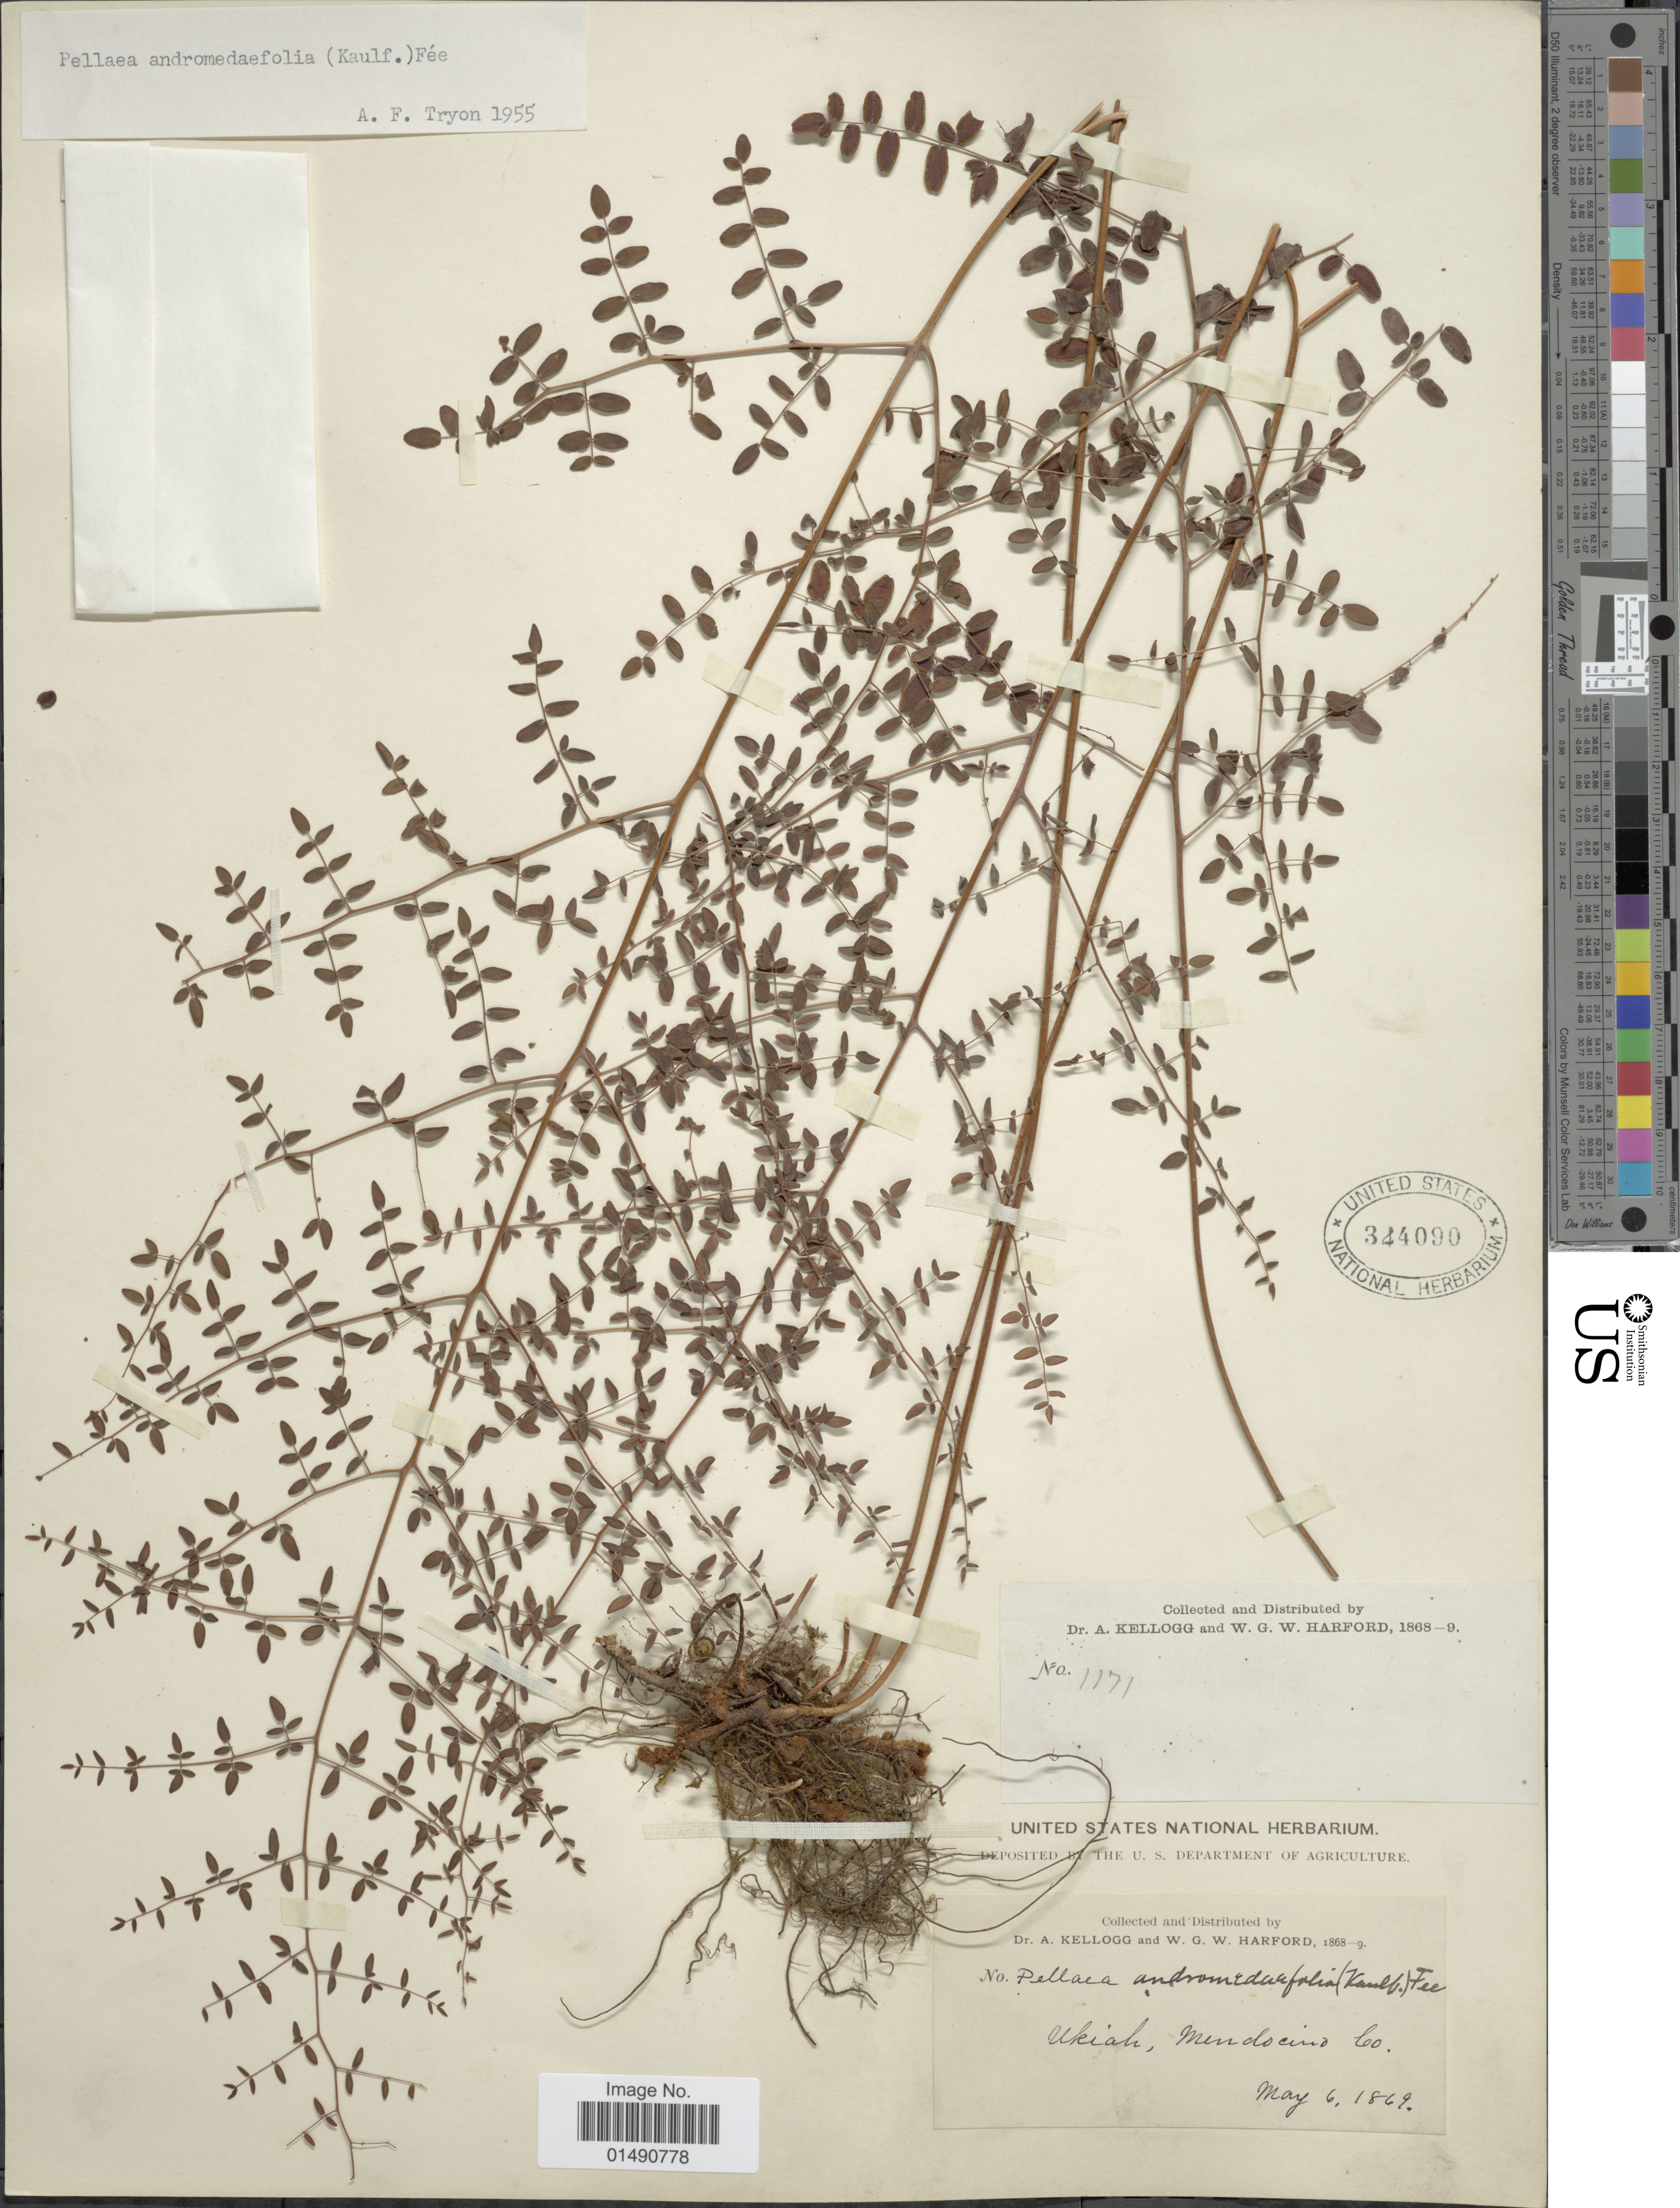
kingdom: Plantae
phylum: Tracheophyta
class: Polypodiopsida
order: Polypodiales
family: Pteridaceae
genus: Pellaea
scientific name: Pellaea andromedifolia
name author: (Kaulf.) Fée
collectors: A. Kellogg & W. G. W. Harford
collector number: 1171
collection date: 1869-05-06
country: United States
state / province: California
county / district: Mendocino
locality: Ukiah, Mendocino Co.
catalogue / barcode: US 344090